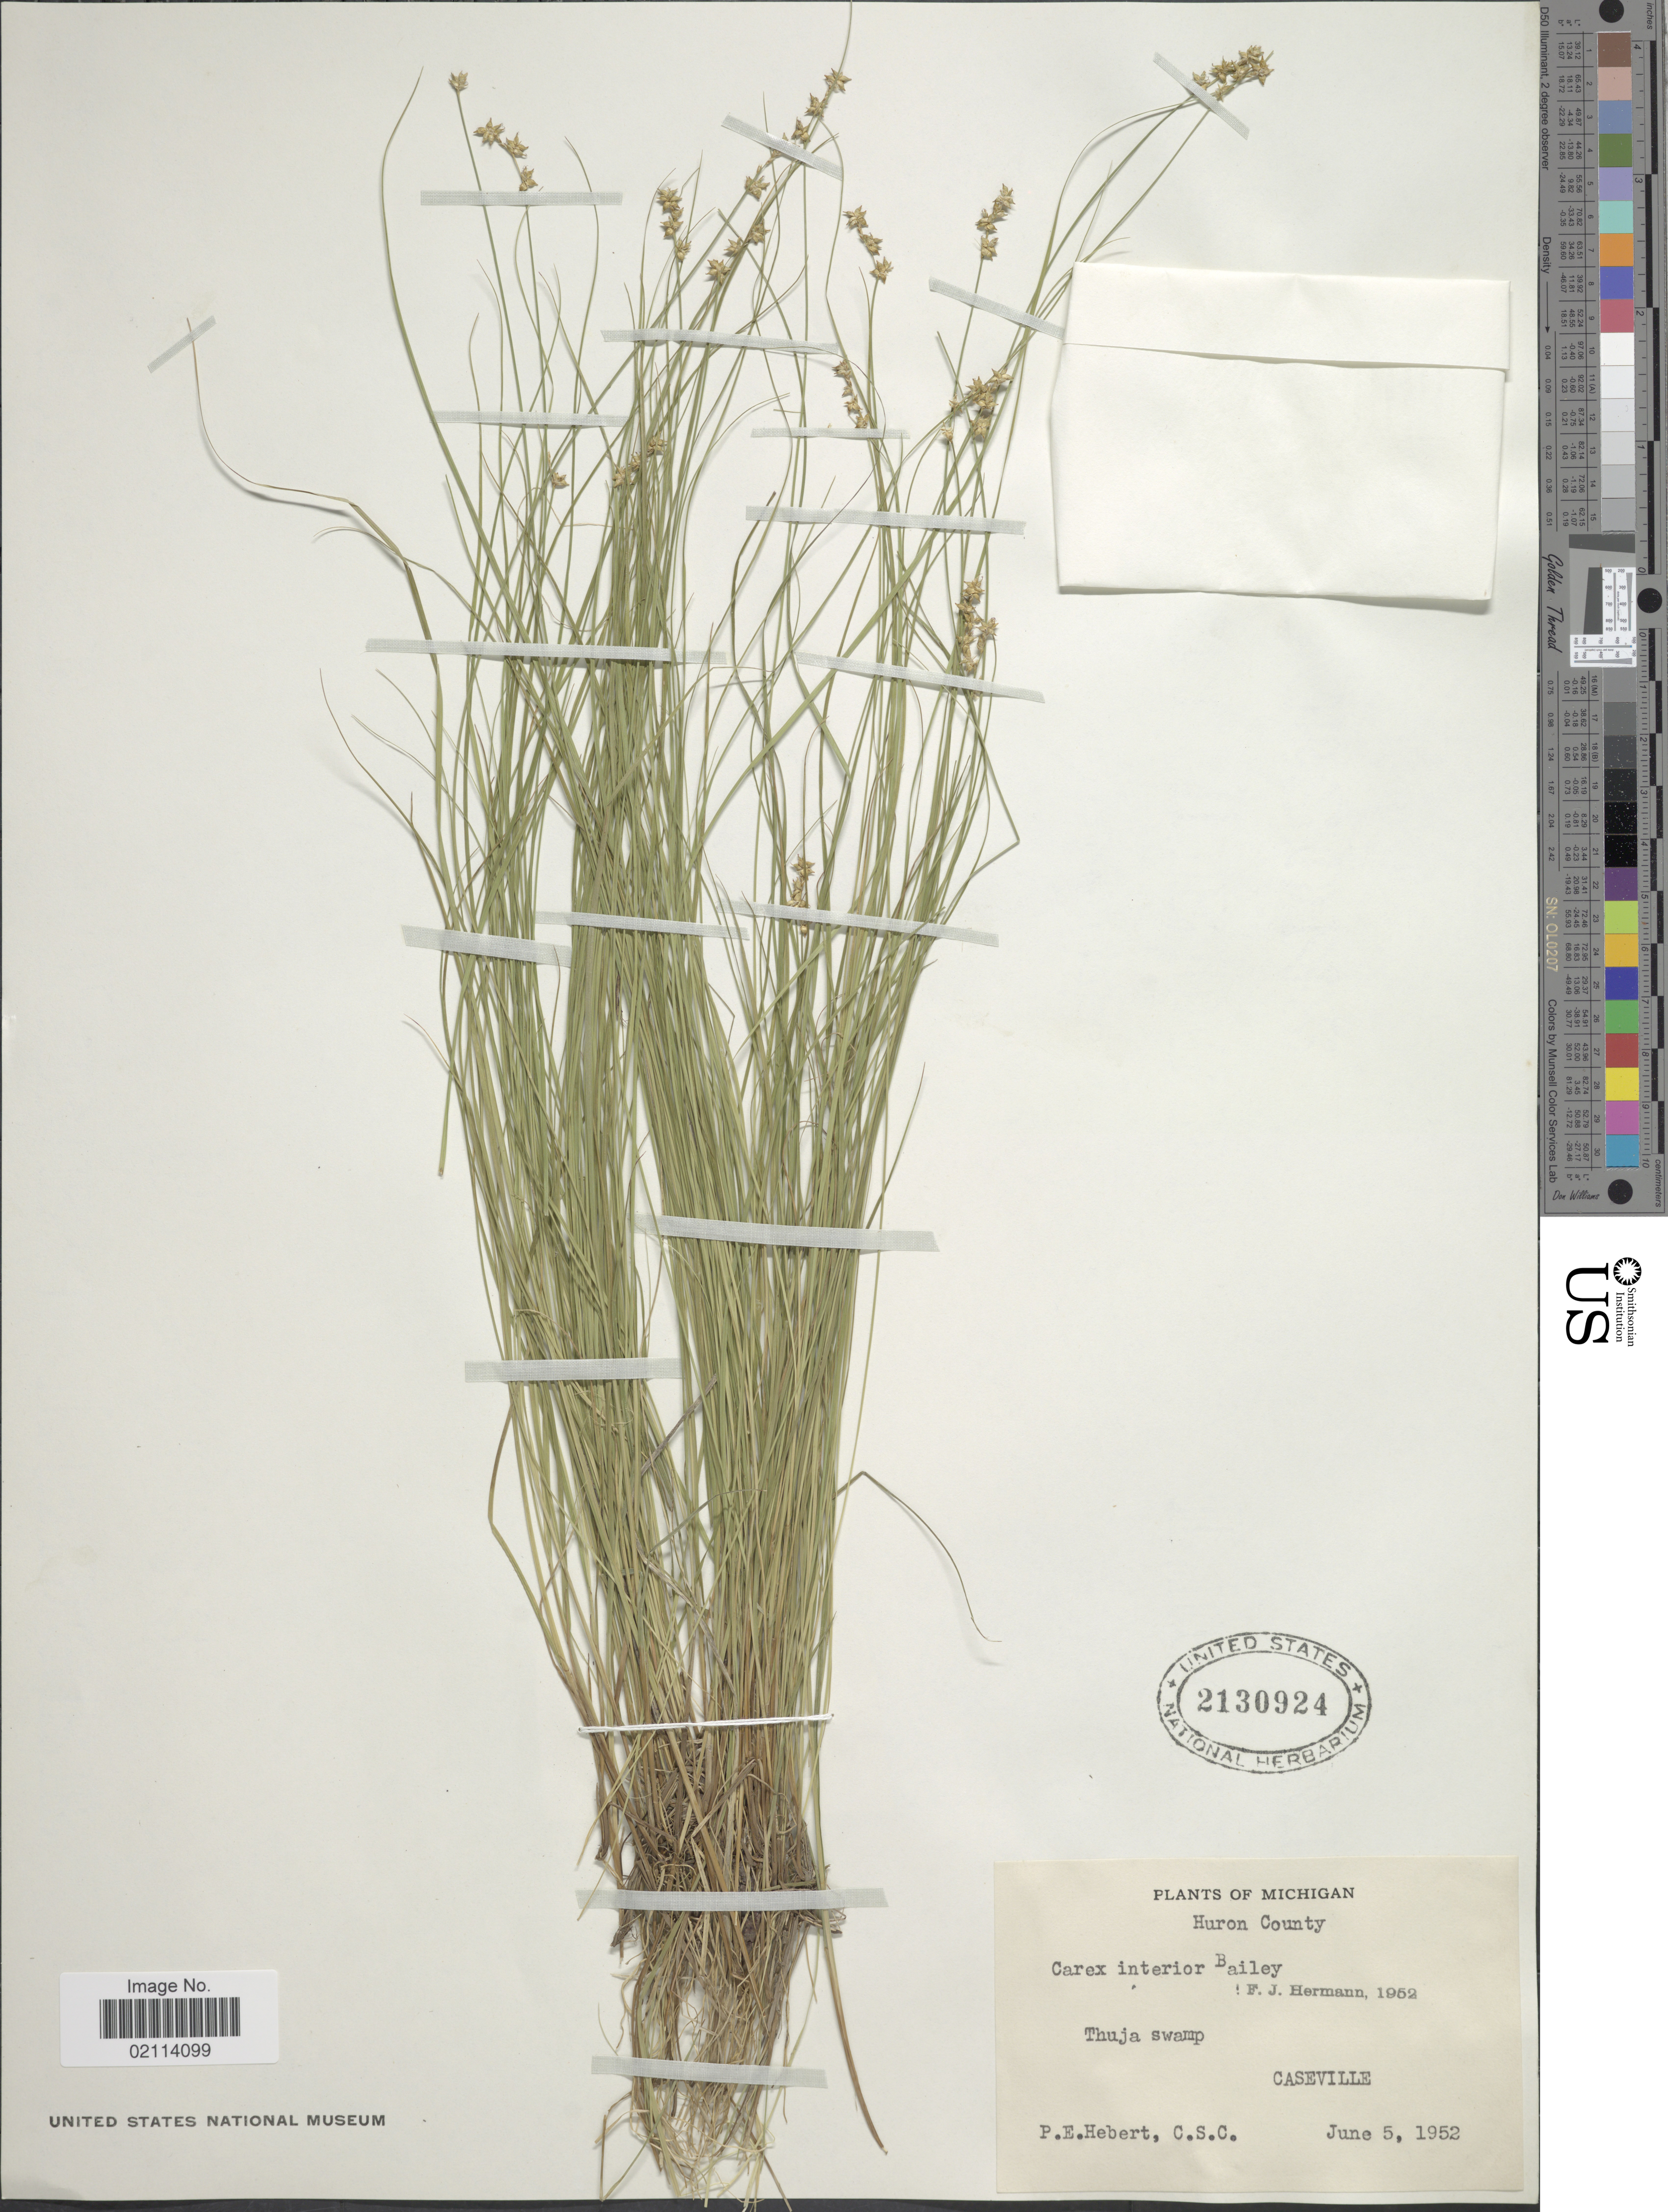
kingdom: Plantae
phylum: Tracheophyta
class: Liliopsida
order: Poales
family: Cyperaceae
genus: Carex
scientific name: Carex interior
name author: L.H. Bailey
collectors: P. Hebert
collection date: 1953-06-05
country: United States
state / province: Michigan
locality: Huron County, Thuja swamp, Caseville.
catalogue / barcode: US 2130924